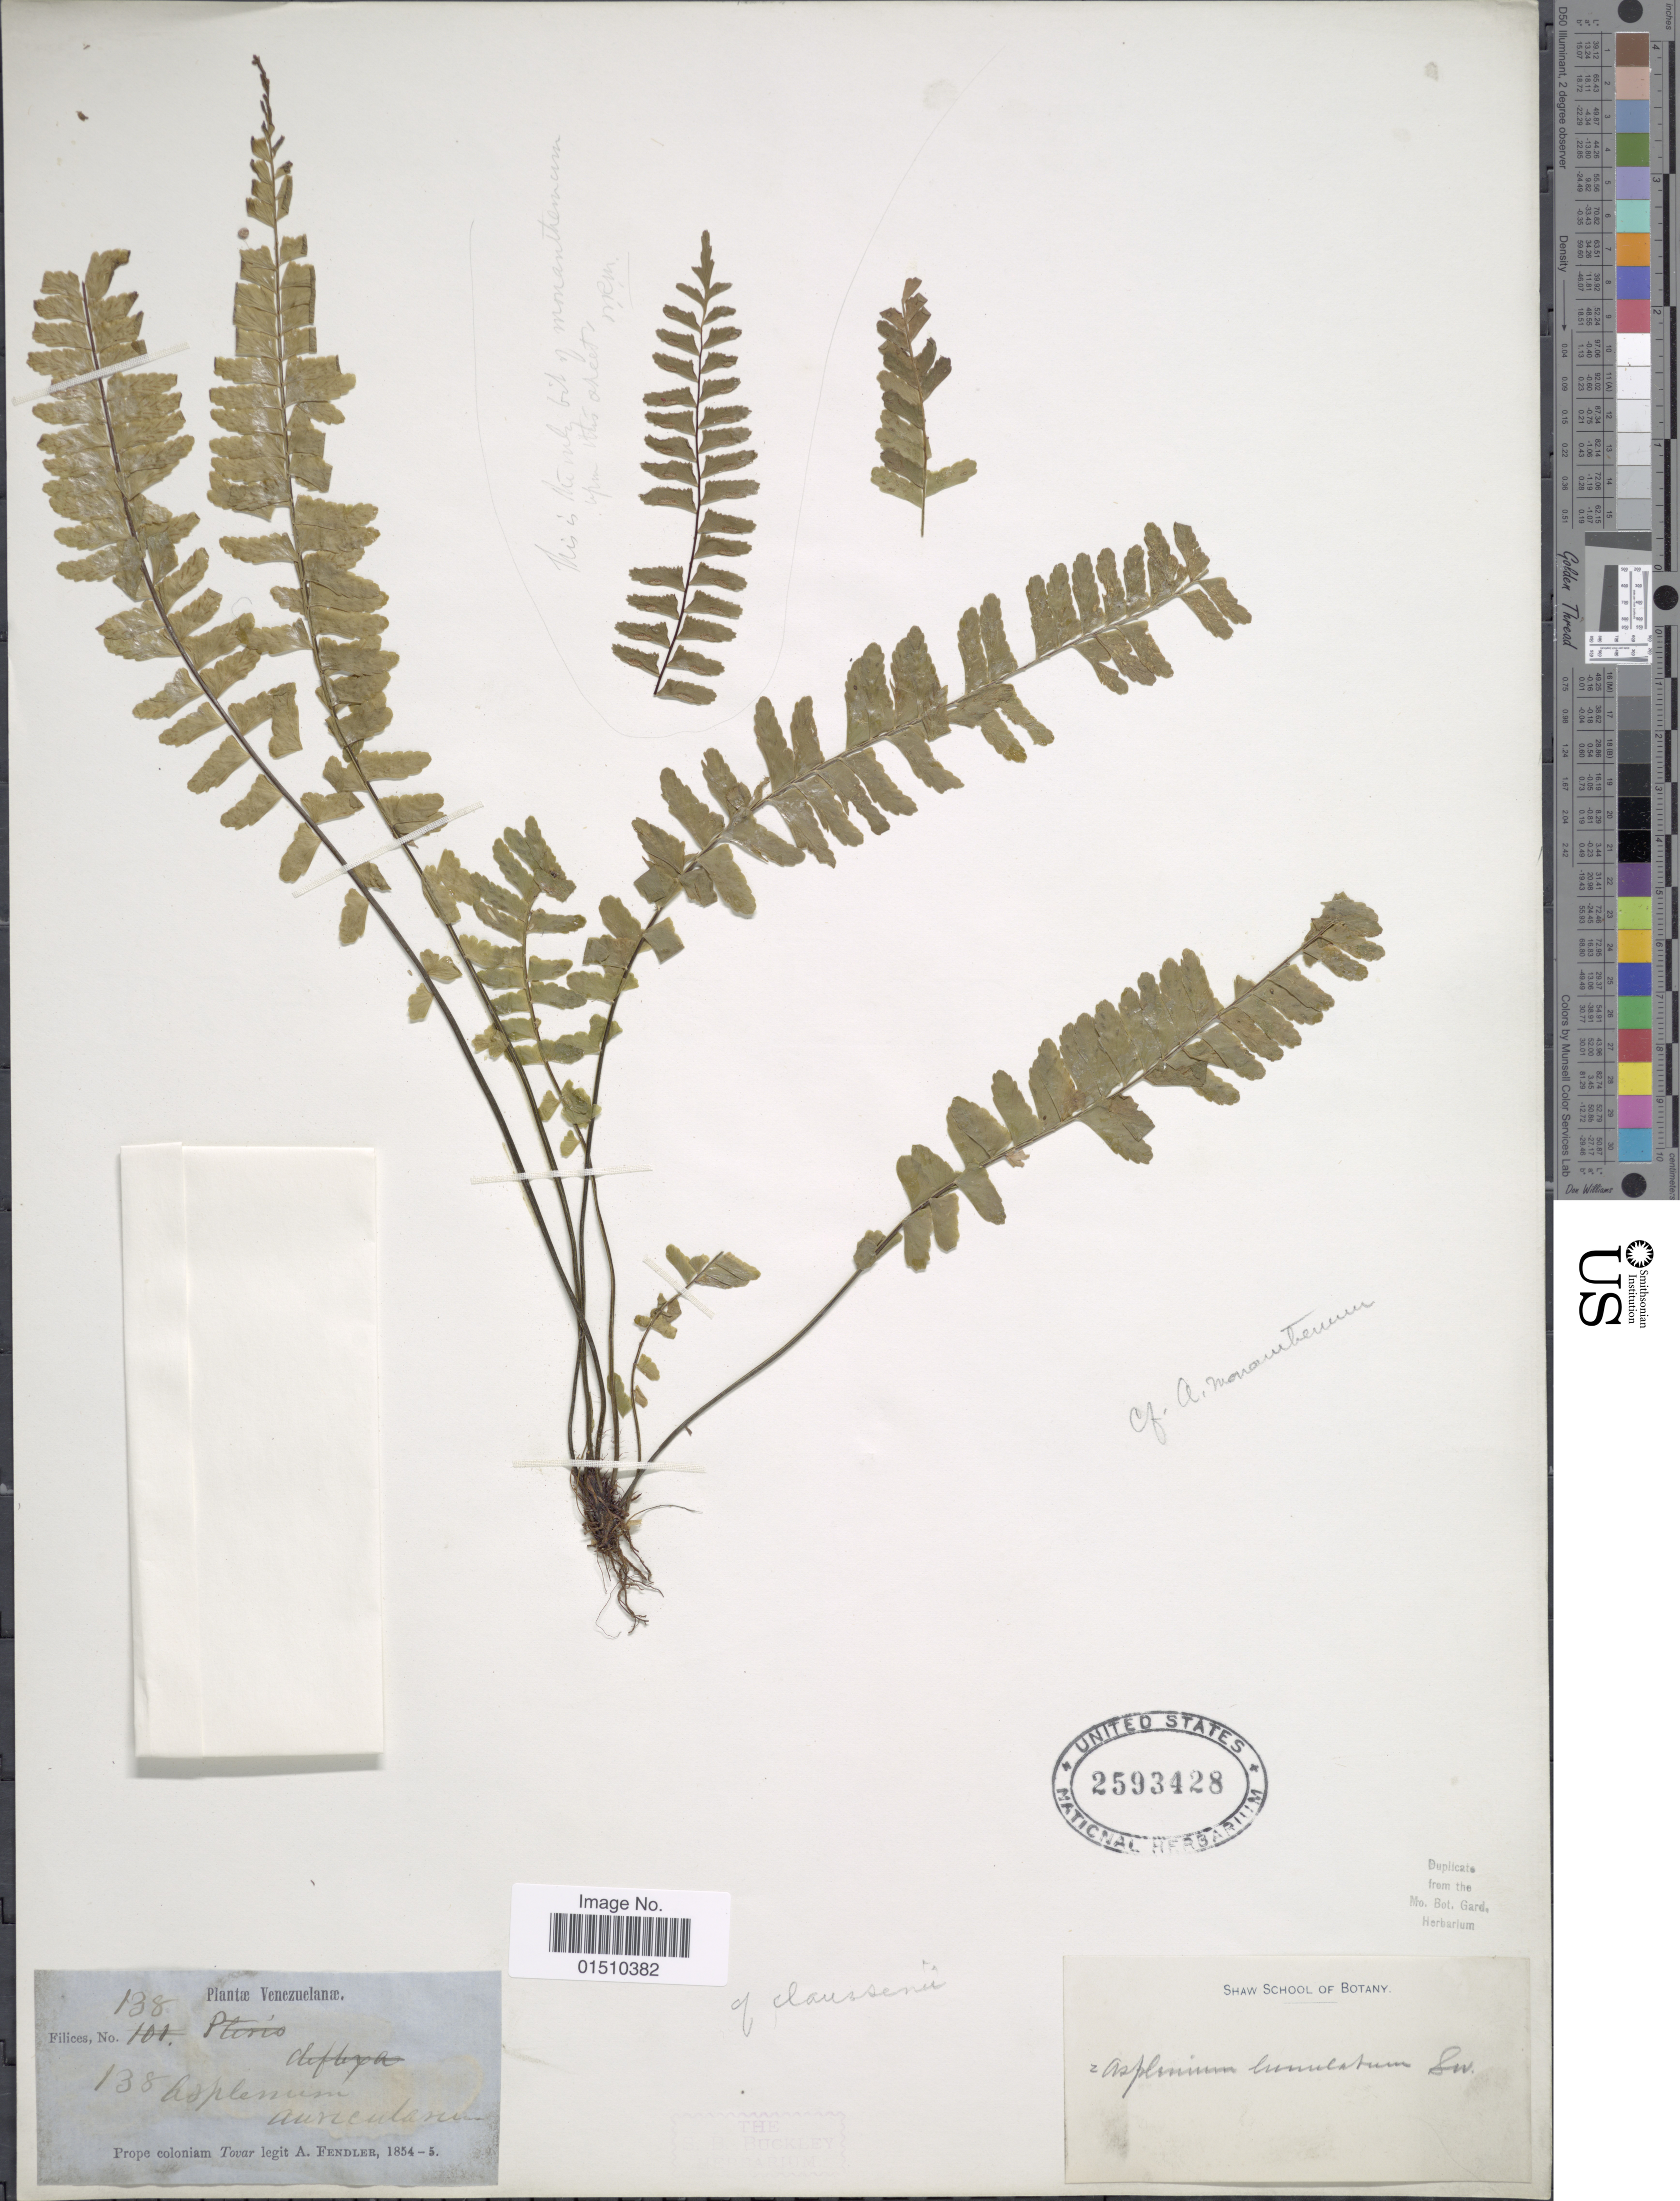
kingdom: Plantae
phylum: Tracheophyta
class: Polypodiopsida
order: Polypodiales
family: Aspleniaceae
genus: Asplenium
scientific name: Asplenium claussenii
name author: Hieron.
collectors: A. Fendler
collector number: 138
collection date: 1854/1855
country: Venezuela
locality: Venezuelanæ, Prope coloniam Tovar.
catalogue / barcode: US 2593428